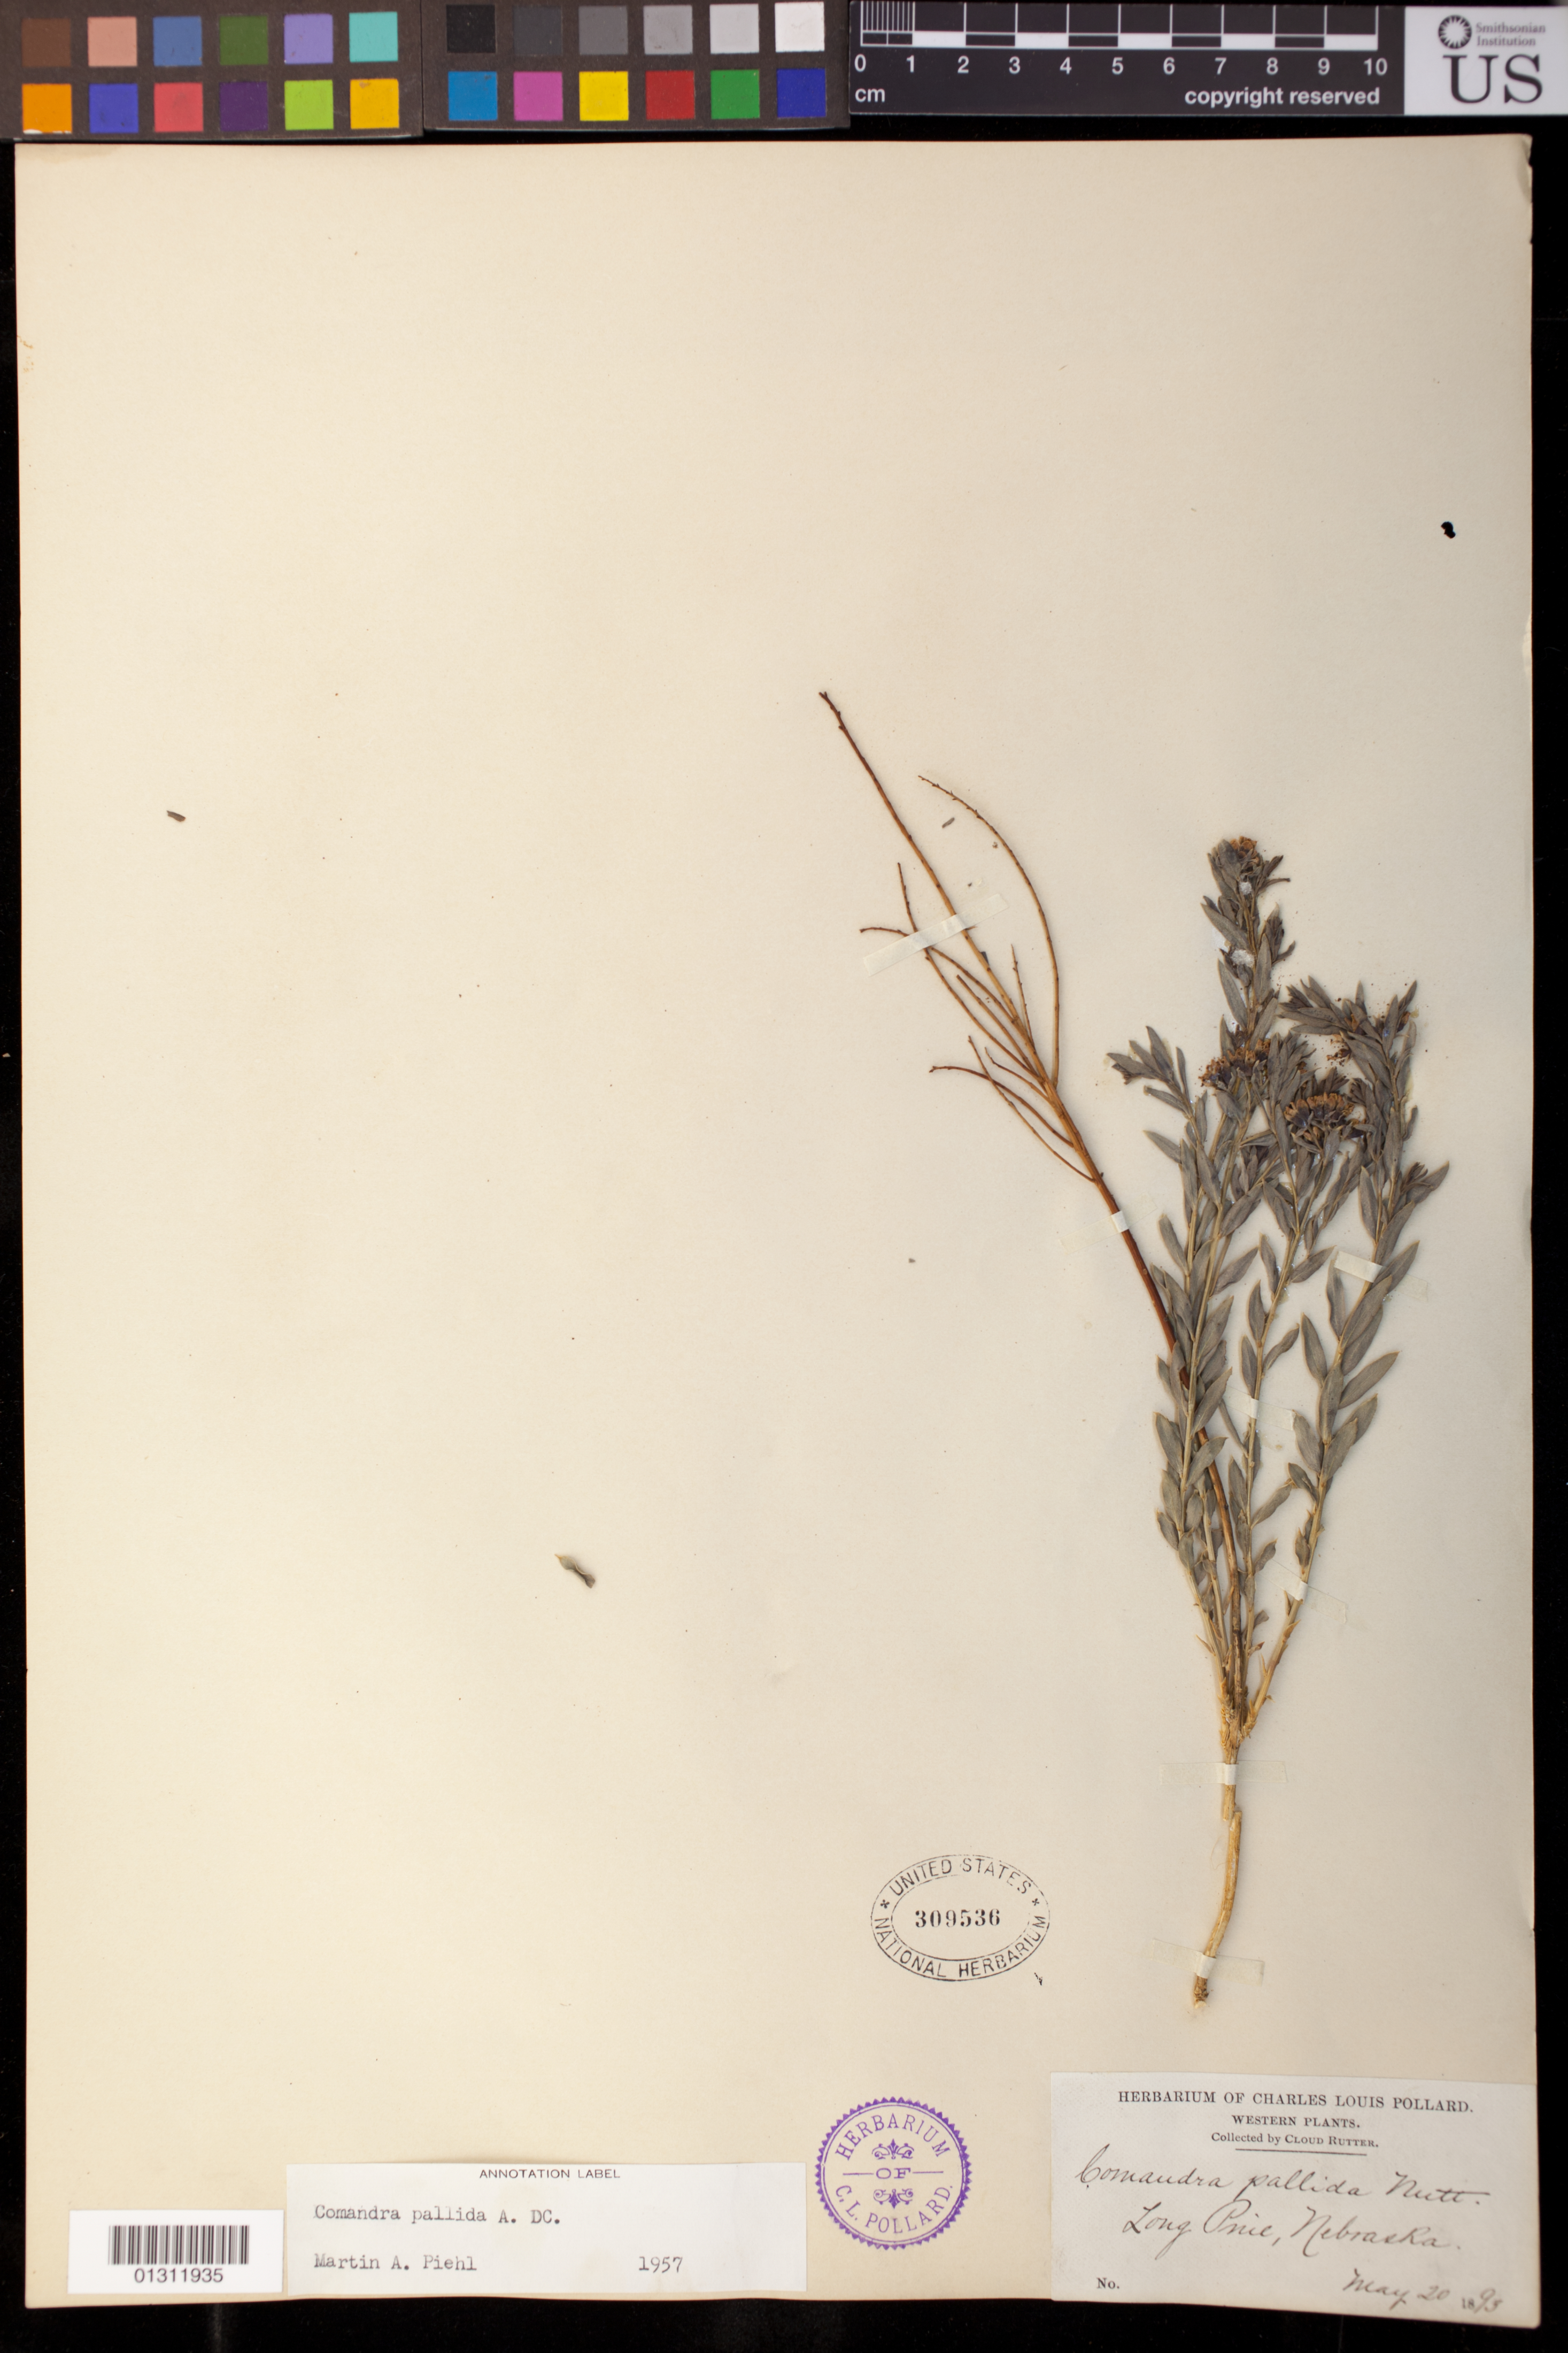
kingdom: Plantae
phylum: Tracheophyta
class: Magnoliopsida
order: Santalales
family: Comandraceae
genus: Comandra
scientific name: Comandra pallida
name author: A. DC.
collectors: C. Rutter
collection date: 1895-05-20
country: United States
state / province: Nebraska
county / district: Brown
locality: Long Pine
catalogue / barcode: US 309536